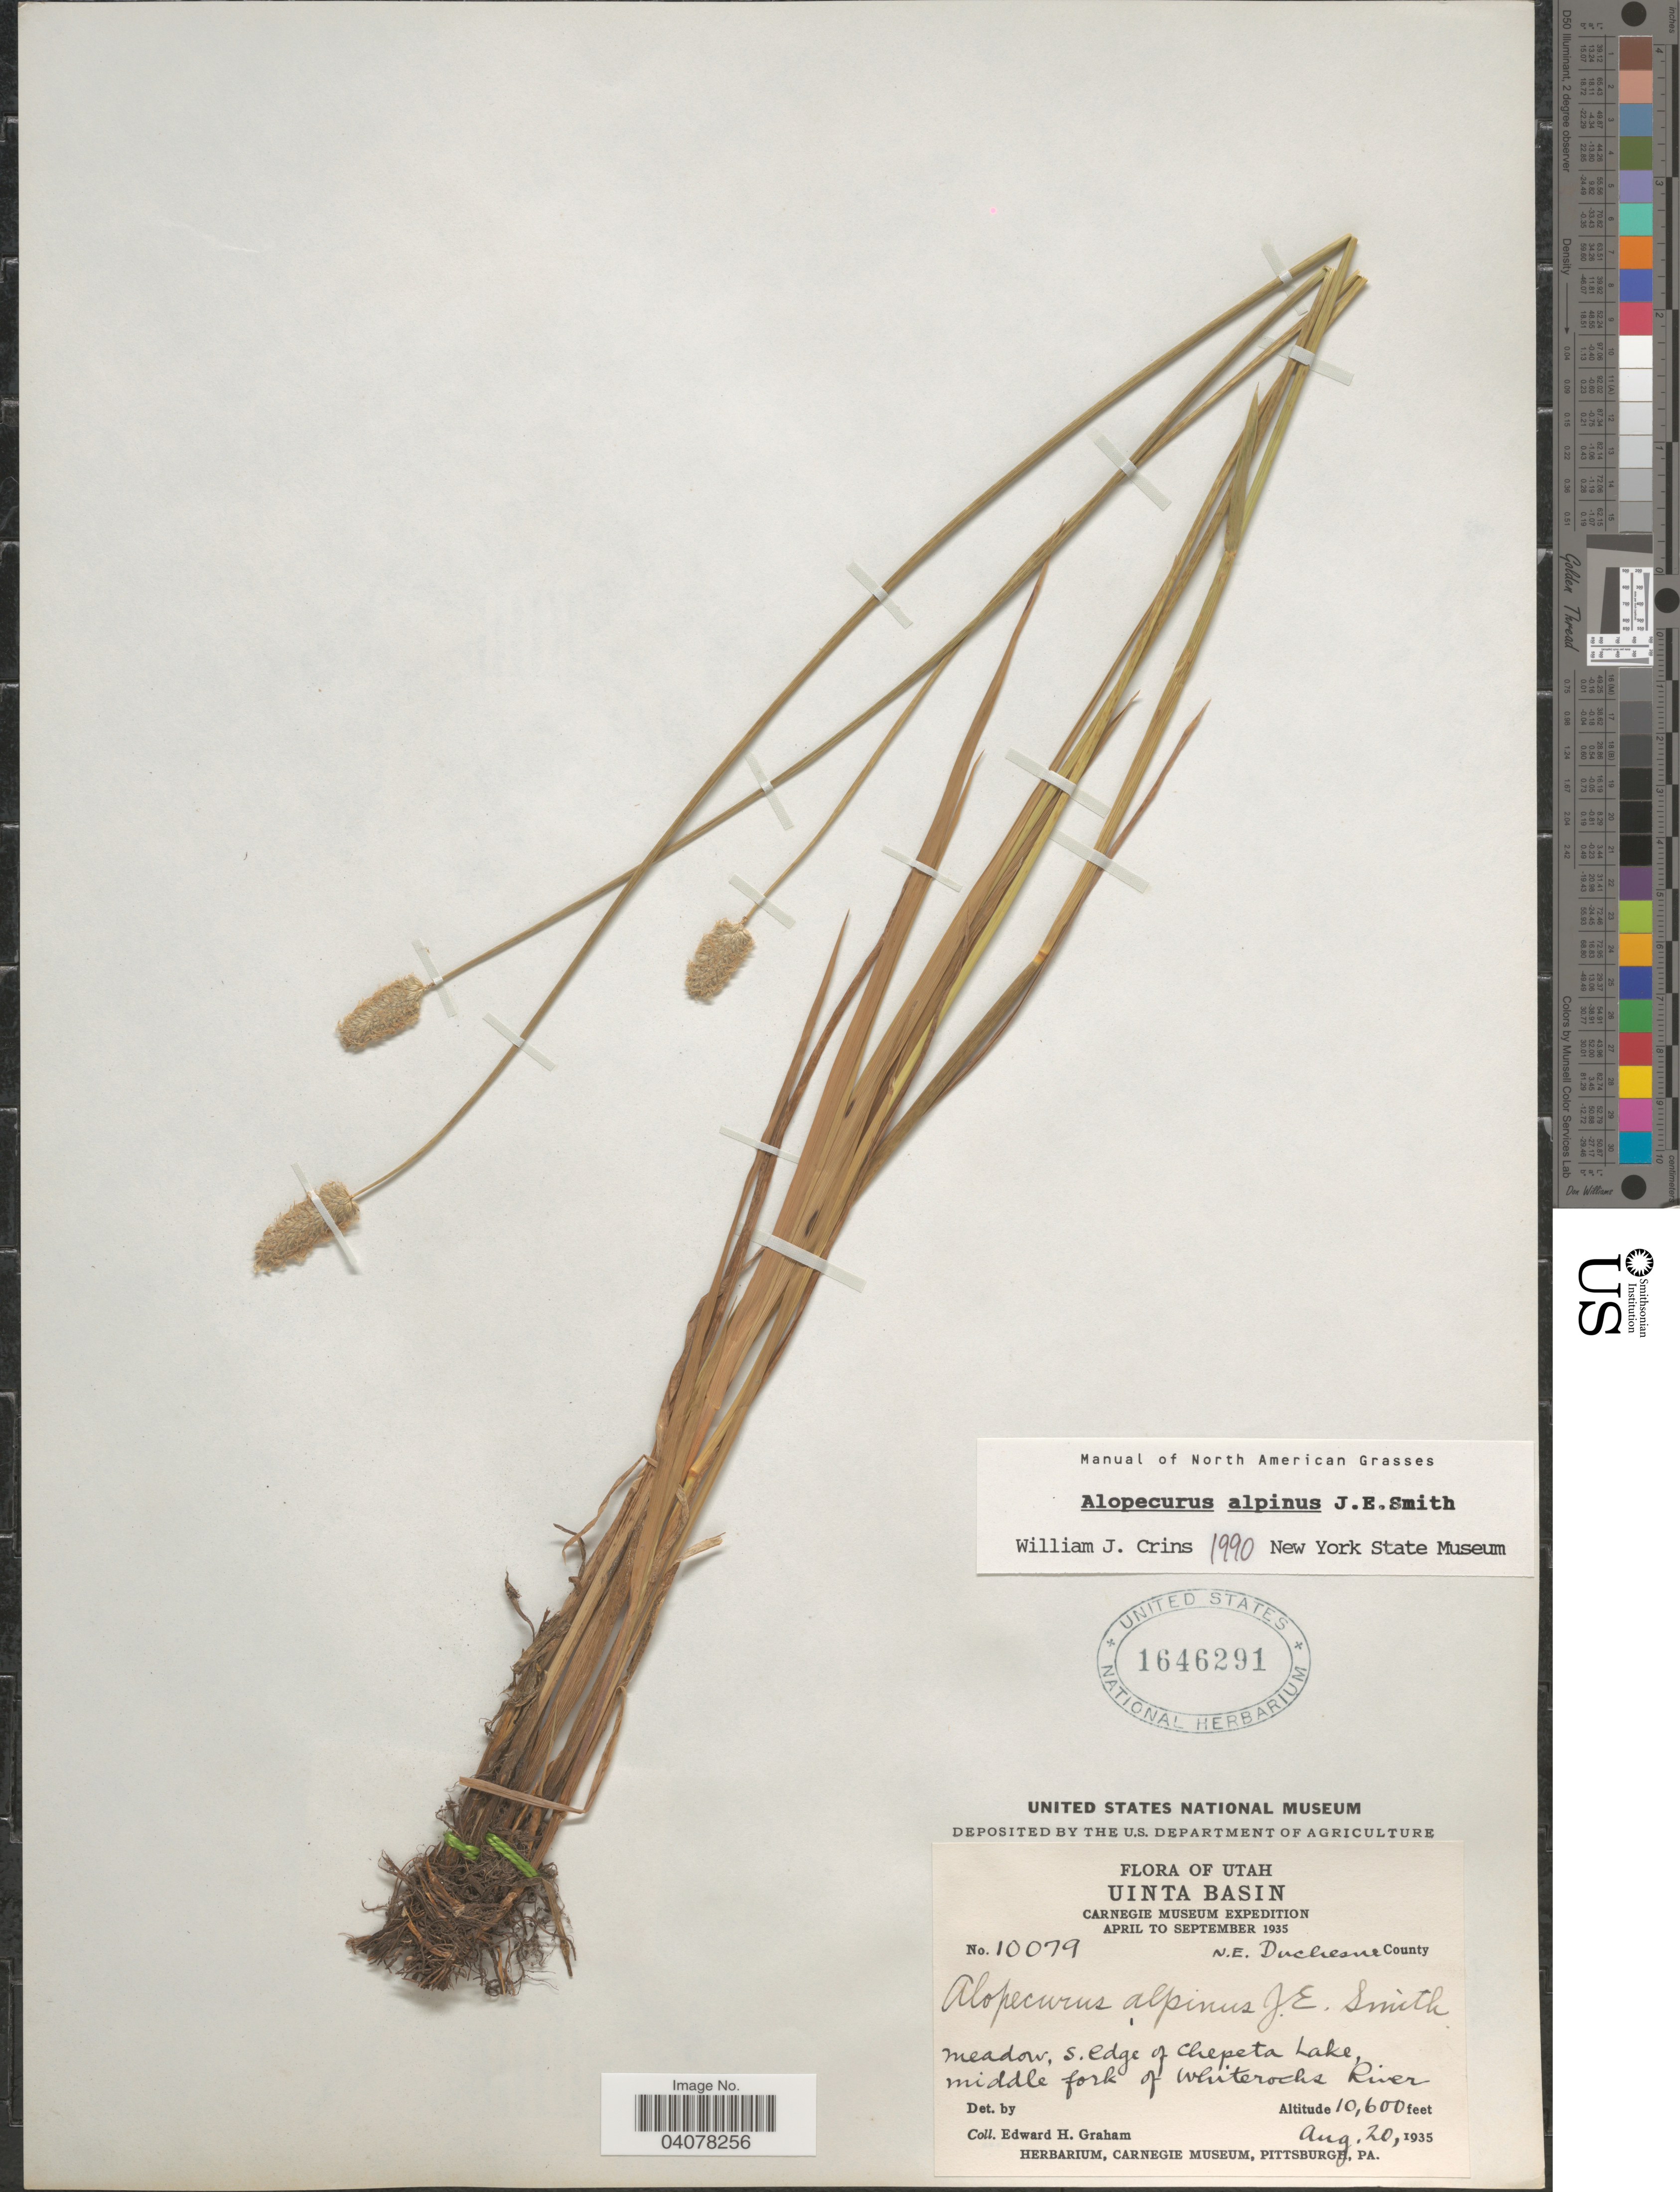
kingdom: Plantae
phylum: Tracheophyta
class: Liliopsida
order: Poales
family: Poaceae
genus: Alopecurus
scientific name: Alopecurus aequalis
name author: Sobol.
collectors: E. H. Graham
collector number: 10079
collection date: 1935-08-20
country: United States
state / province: Utah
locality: Uinta Basin. Carnegie Museum Expedition April to September 1935. N. E. Duchesne County. Meadow, s. edge of Chepeta Lake, middle fork of Whiterocks River.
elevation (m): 3231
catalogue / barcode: US 1646291